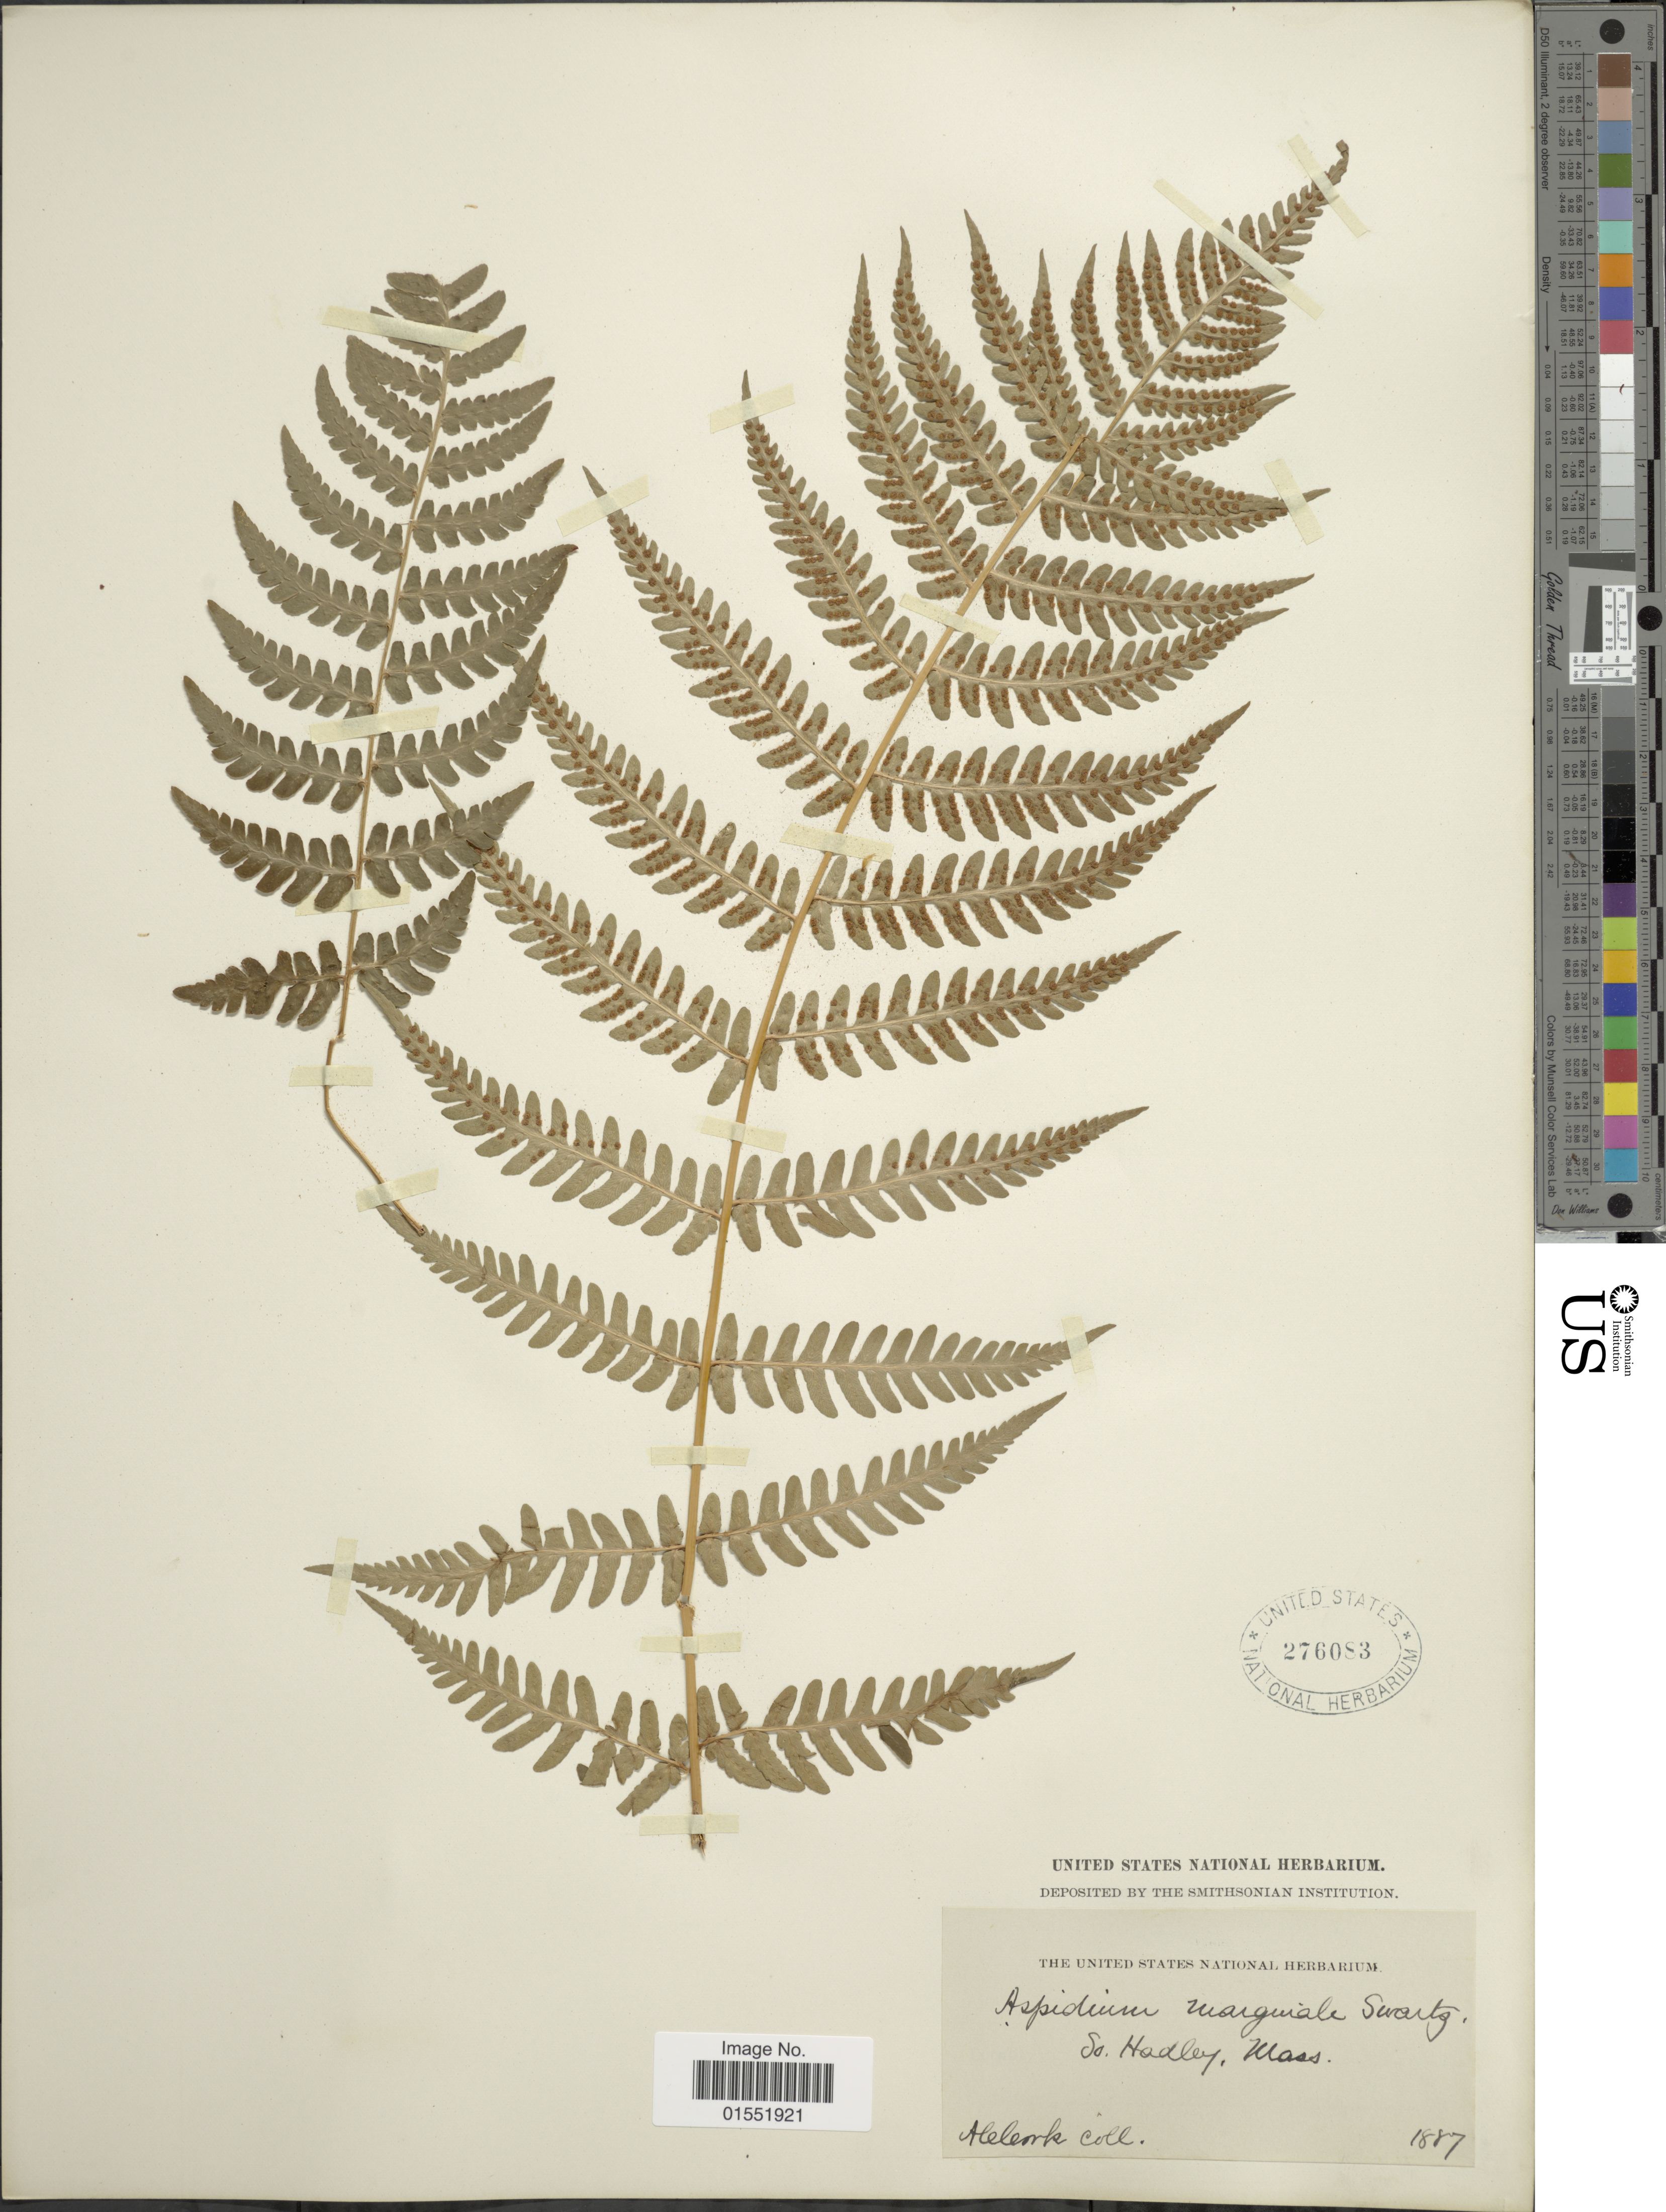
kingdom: Plantae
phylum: Tracheophyta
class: Polypodiopsida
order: Polypodiales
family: Dryopteridaceae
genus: Dryopteris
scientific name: Dryopteris marginalis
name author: (L.) A. Gray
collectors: A. Cook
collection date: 1887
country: United States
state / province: Massachusetts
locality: So. Hadley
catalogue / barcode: US 276083